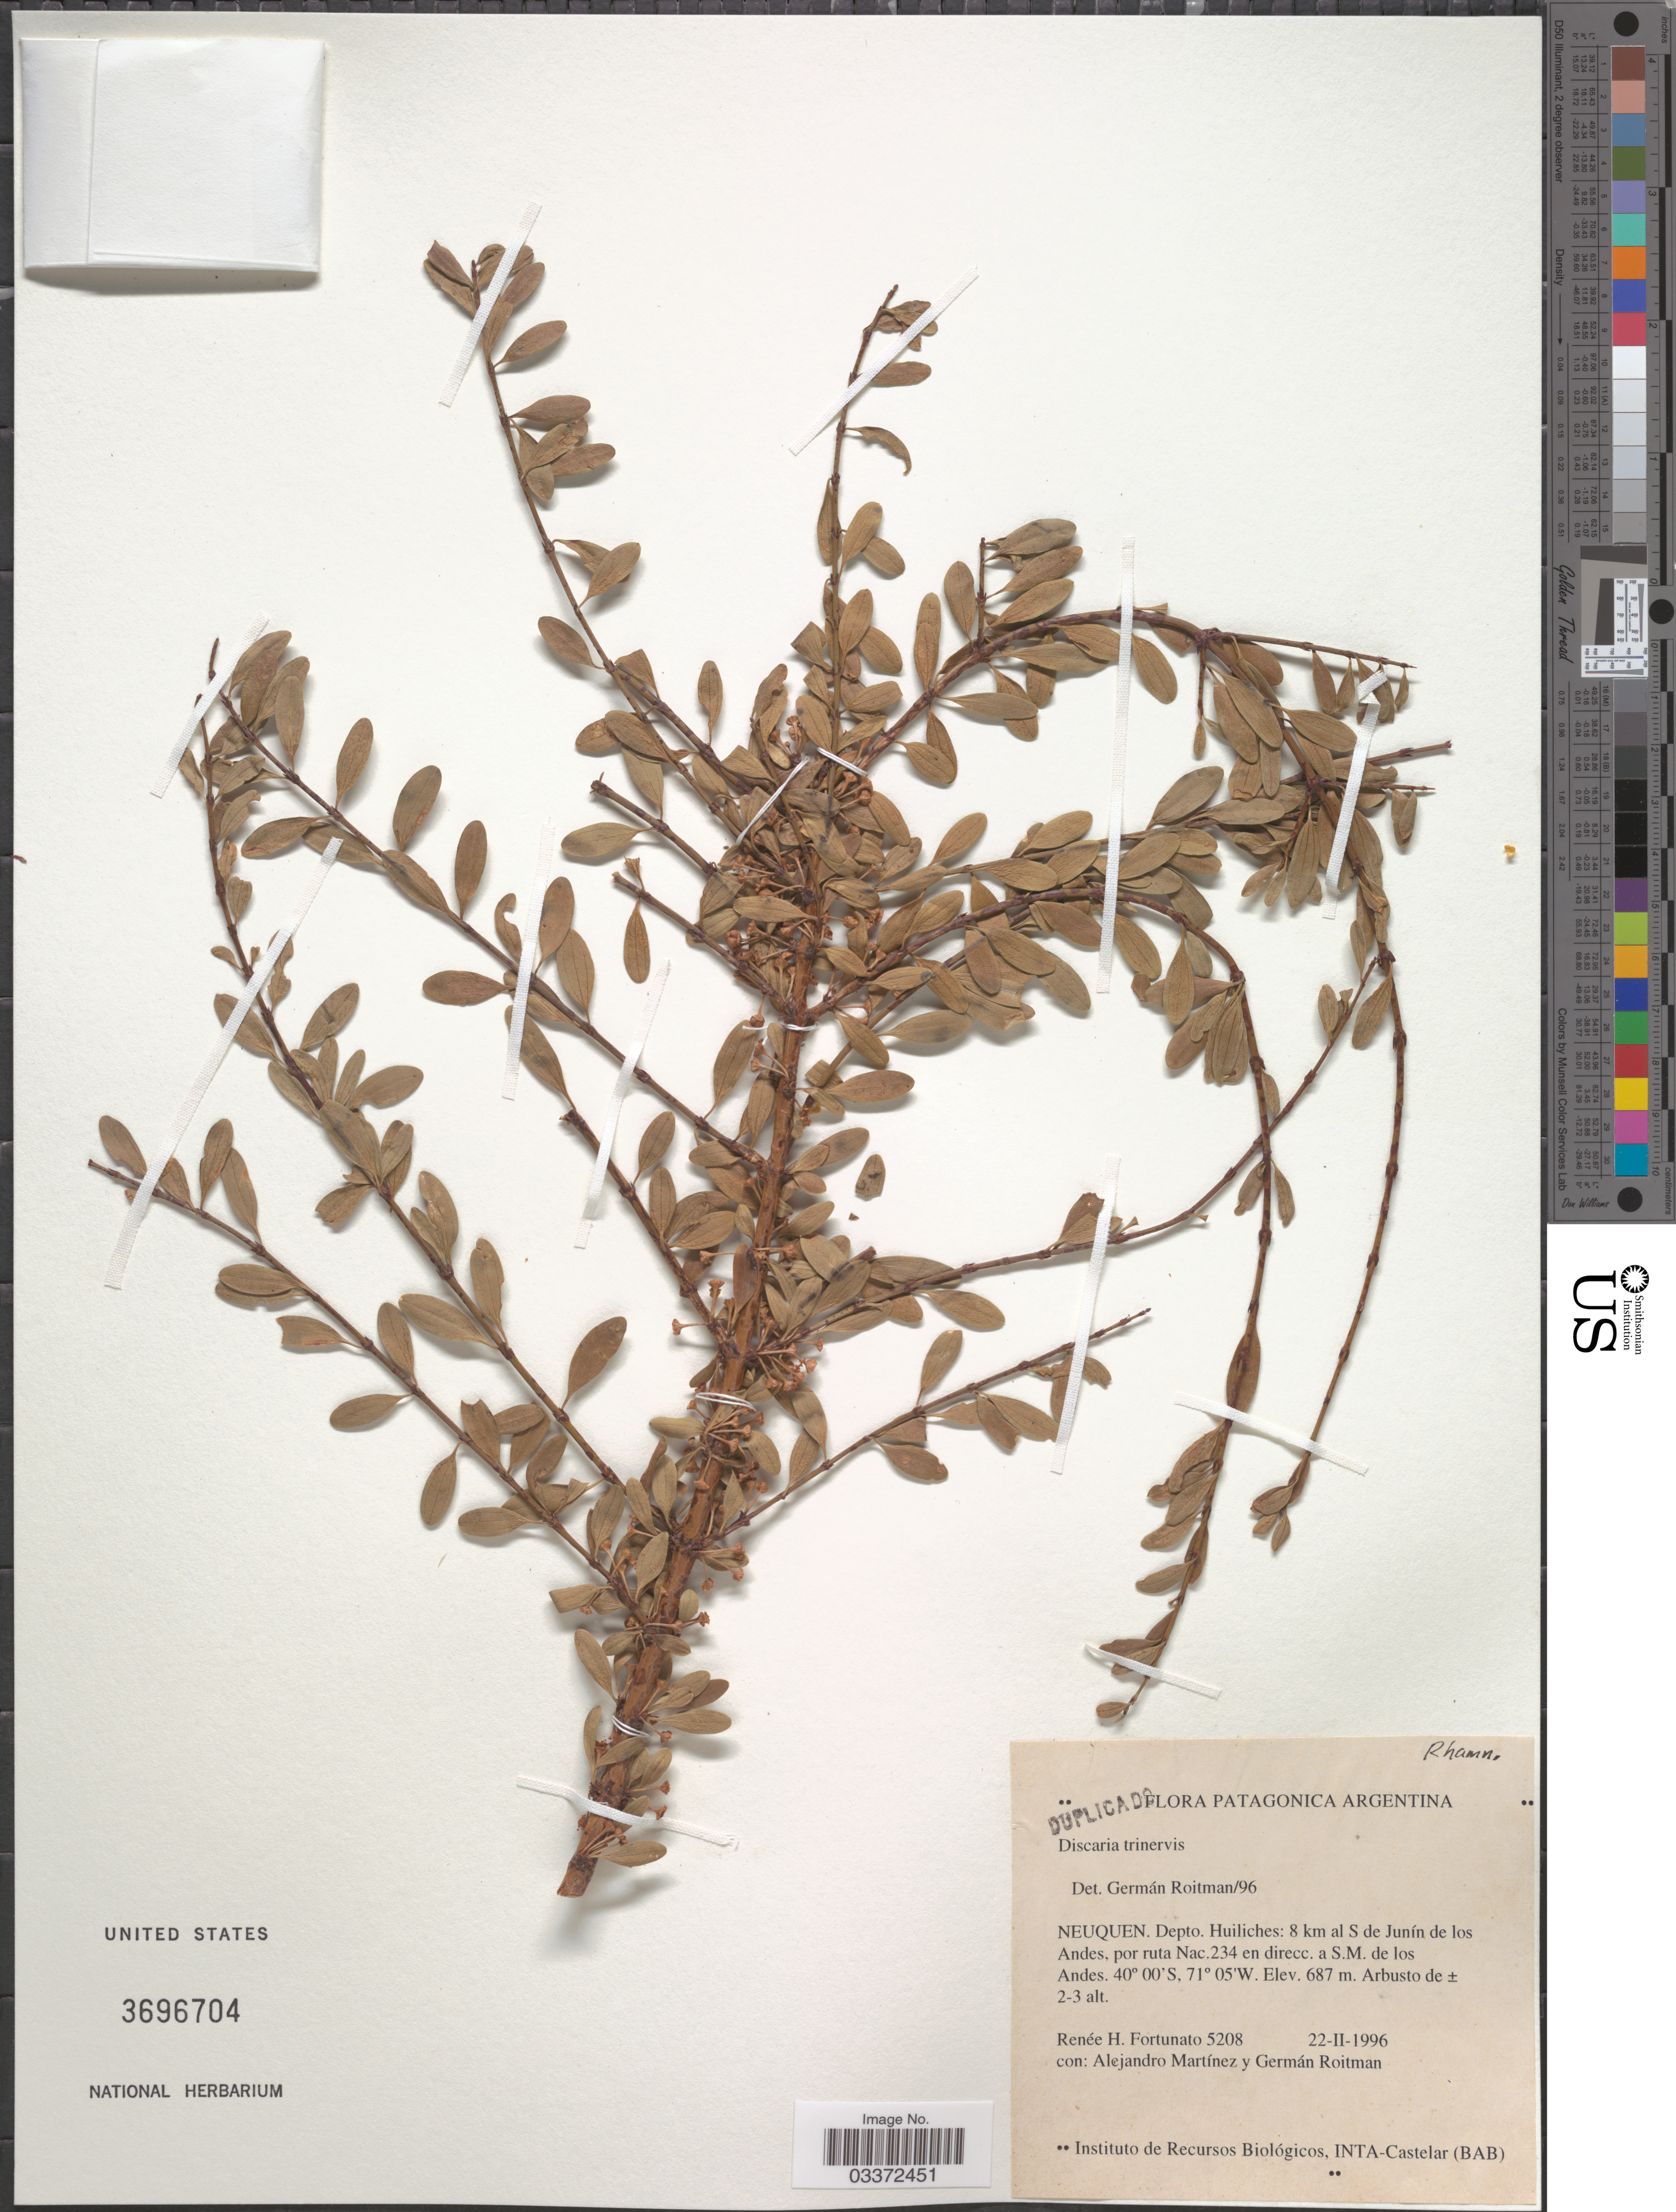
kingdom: Plantae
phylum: Tracheophyta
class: Magnoliopsida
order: Rosales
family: Rhamnaceae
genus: Ochetophila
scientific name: Ochetophila trinervis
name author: (Gillies ex Hook.) Poepp. ex Endl.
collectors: R. H. Fortunato, A. Martínez & G. Roitman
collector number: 5208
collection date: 1996-02-22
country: Argentina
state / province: Neuquen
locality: Depto. Huiliches: 8 km al S de Junín de los Andes, por ruta Nac. 234 en direcc. a S.M. de los Andes.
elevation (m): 687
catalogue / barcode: US 3696704